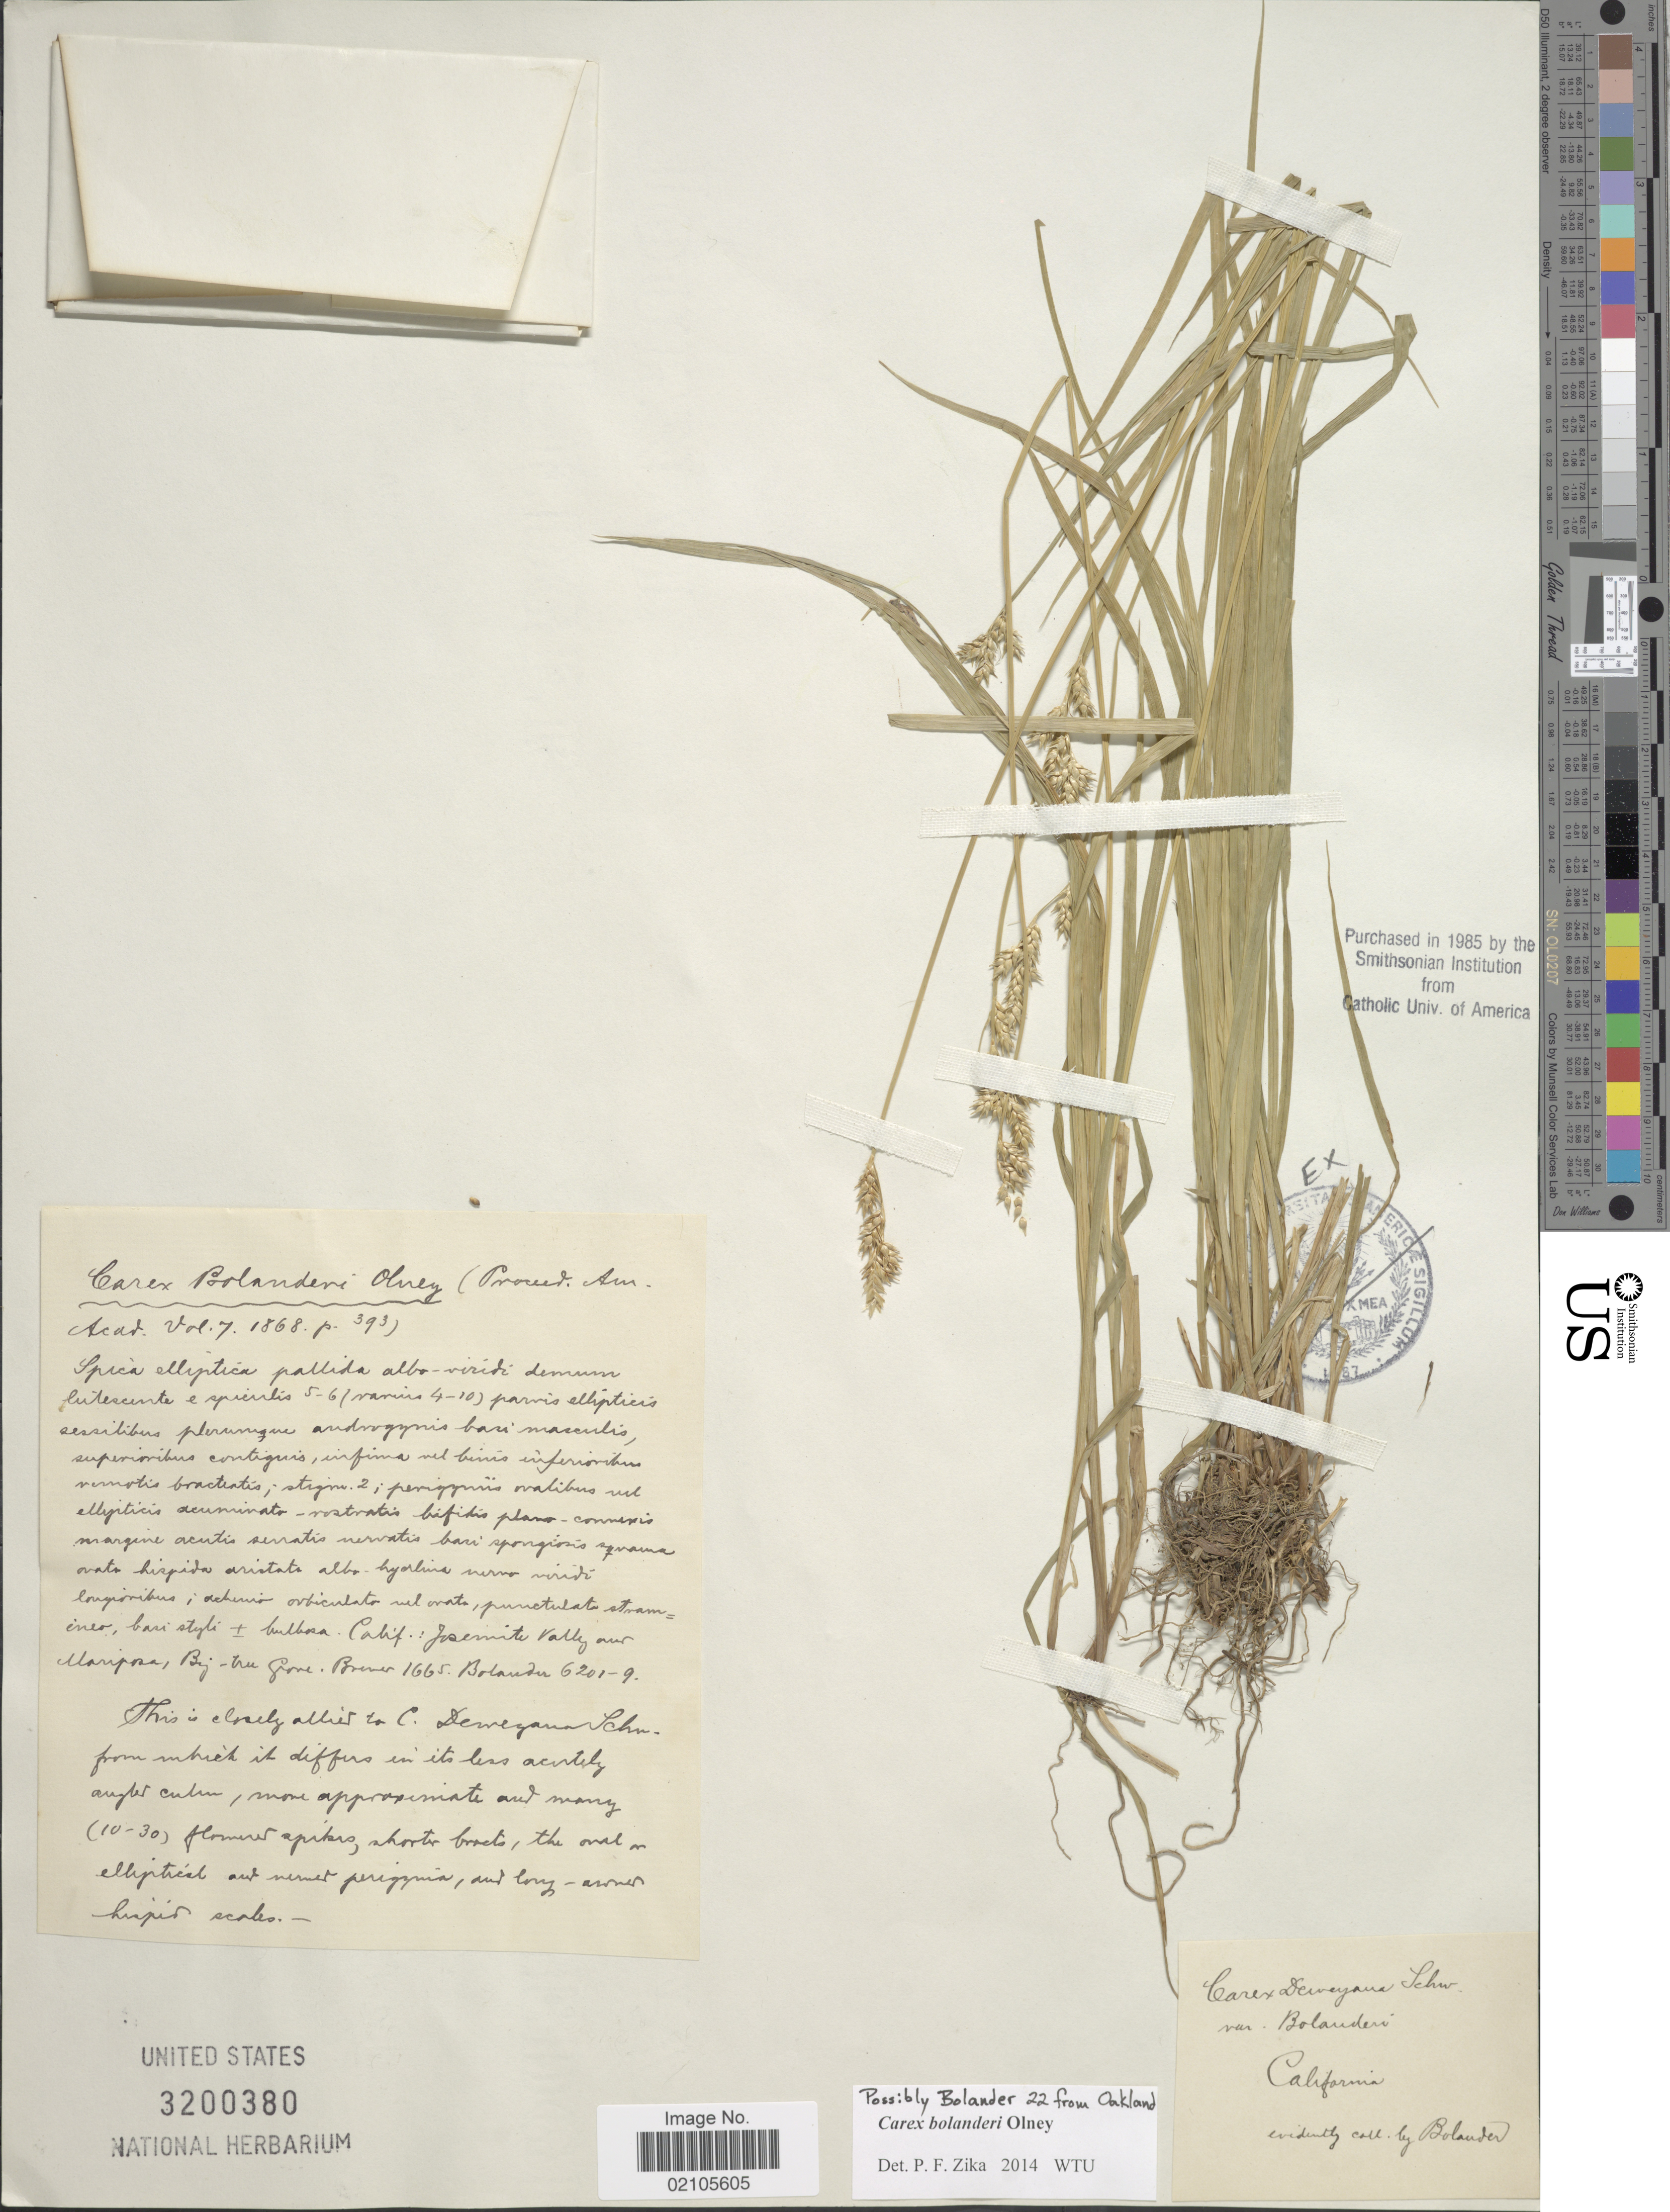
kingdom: Plantae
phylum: Tracheophyta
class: Liliopsida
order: Poales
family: Cyperaceae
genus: Carex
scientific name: Carex bolanderi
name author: Olney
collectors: -. Bolander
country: United States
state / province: California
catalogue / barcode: US 3200380